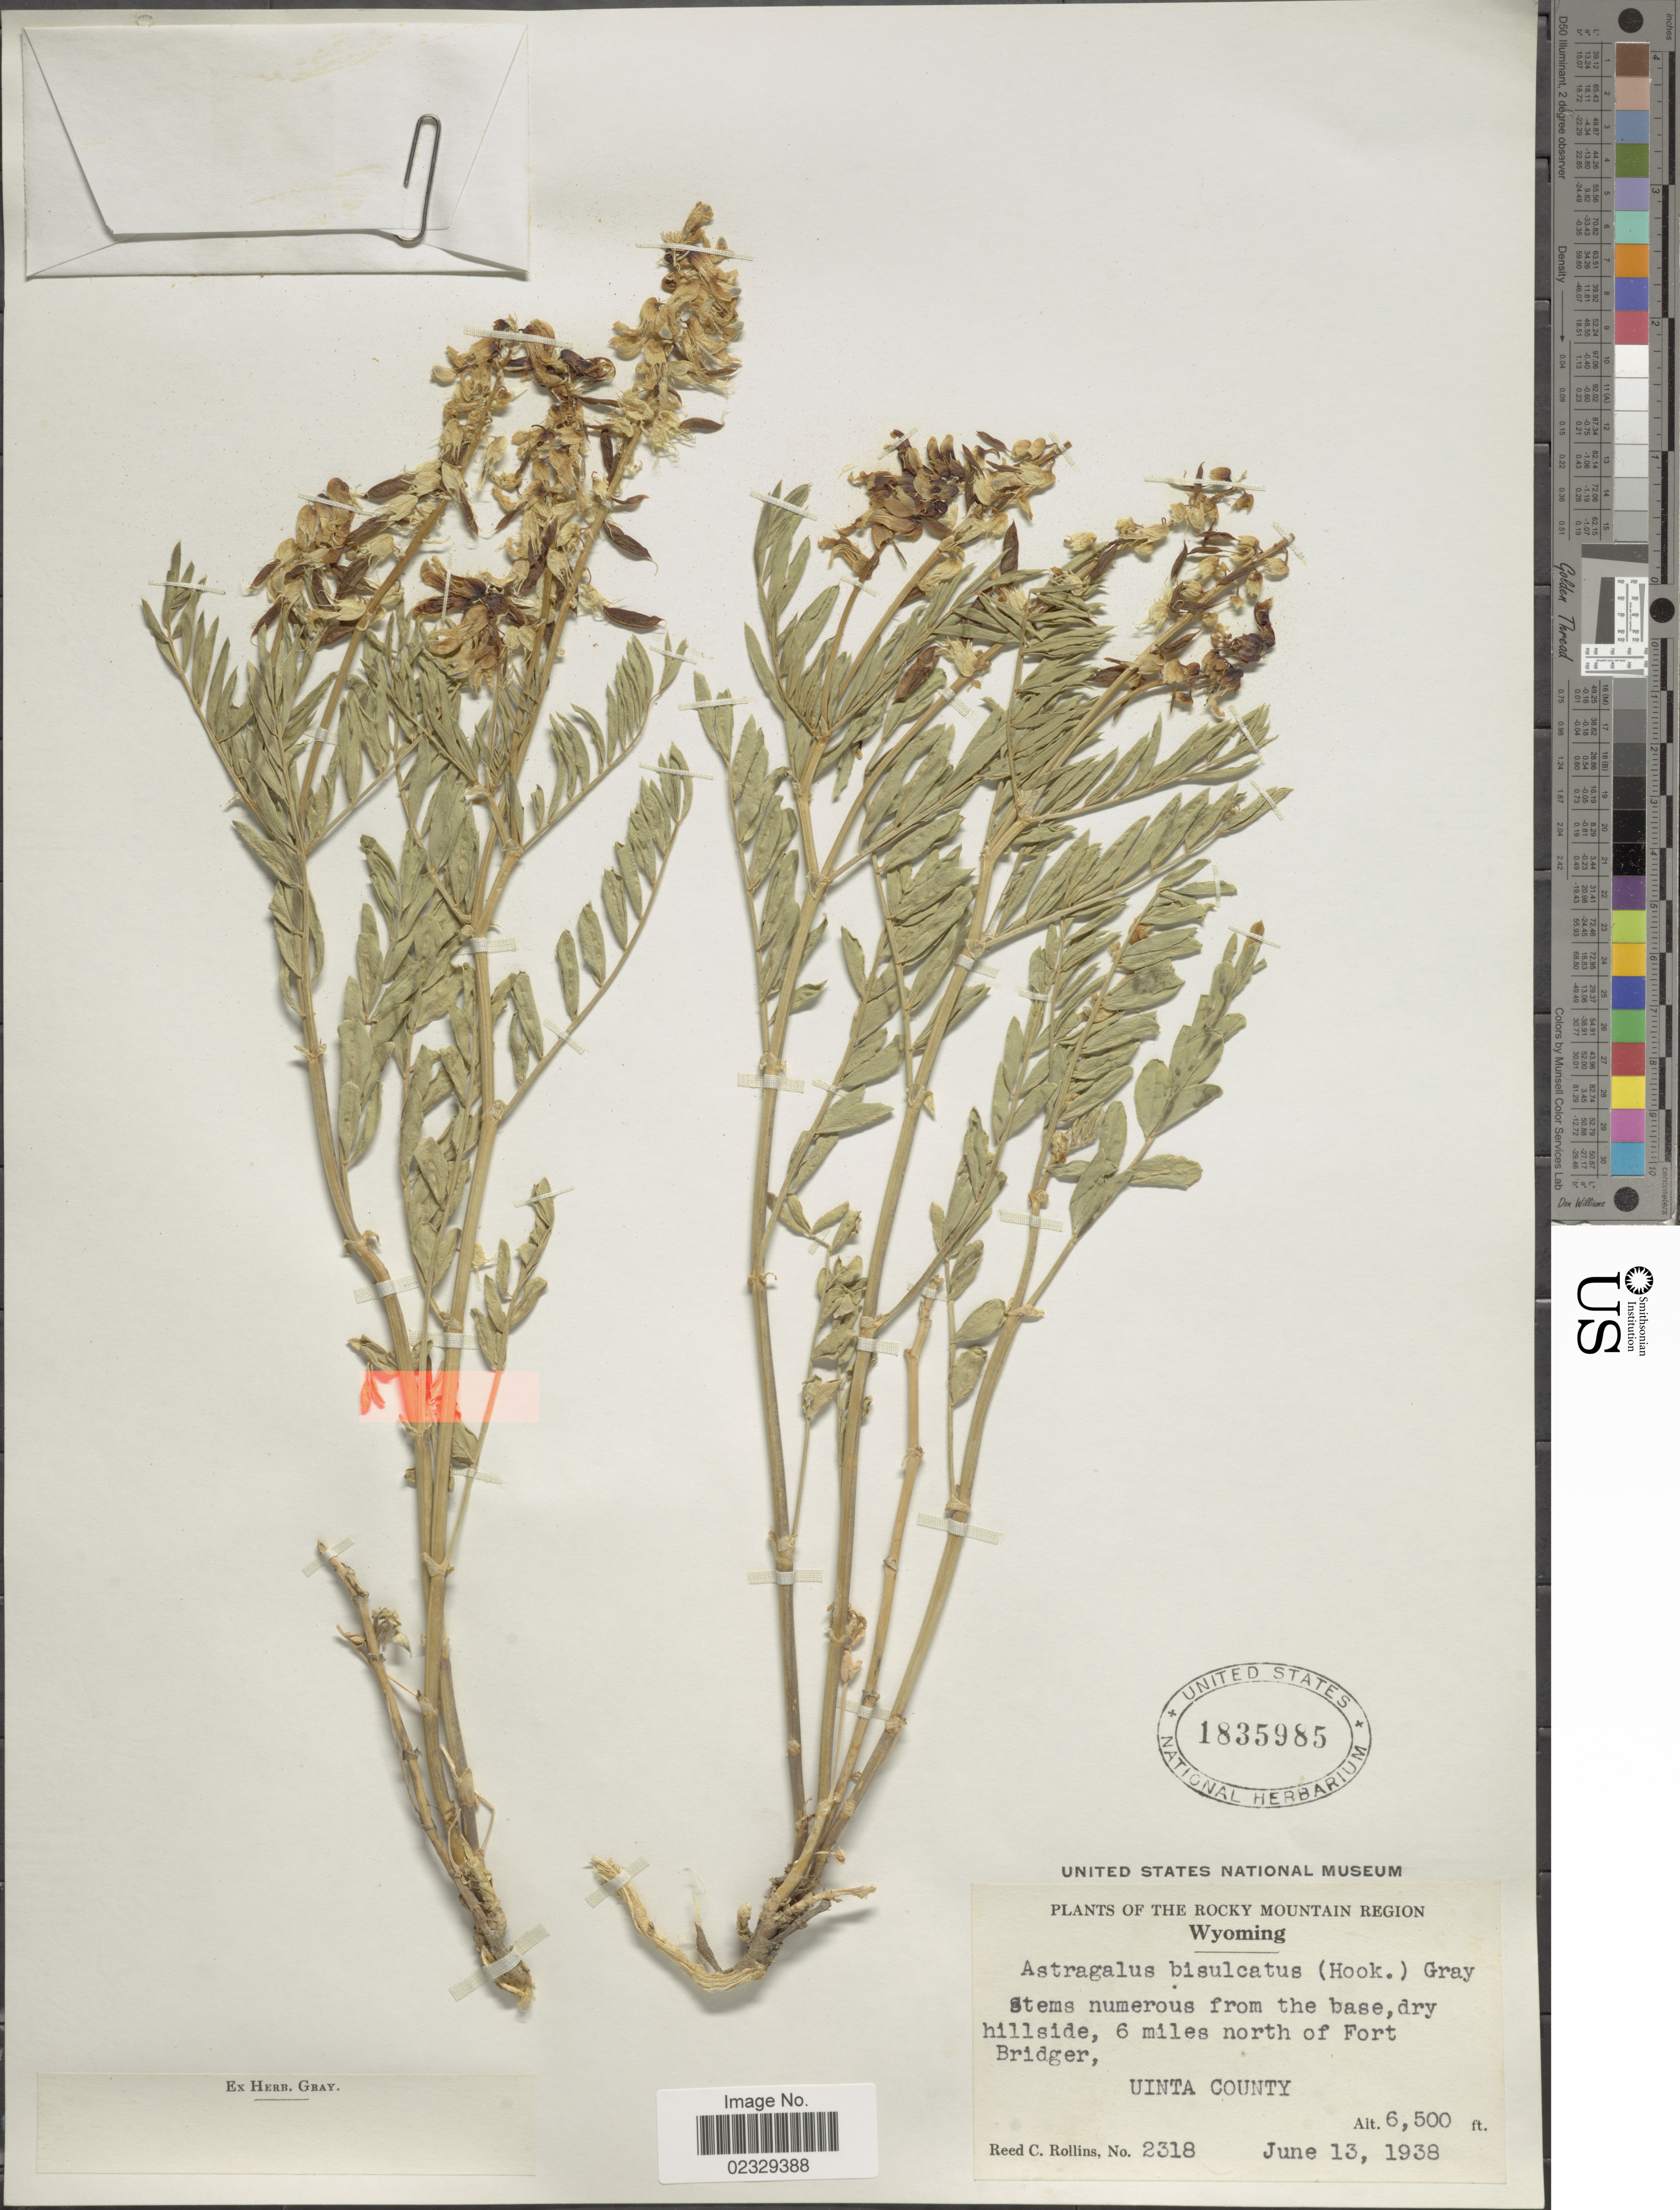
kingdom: Plantae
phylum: Tracheophyta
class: Magnoliopsida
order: Fabales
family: Fabaceae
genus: Astragalus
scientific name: Astragalus bisulcatus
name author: (Hook.) A. Gray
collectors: R. C. Rollins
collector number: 2318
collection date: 1938-06-13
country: United States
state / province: Wyoming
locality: The Rocky Mountain Region, 6 miles north of Fort Bridger, Uinta County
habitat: dry hillside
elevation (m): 1981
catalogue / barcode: US 1835985